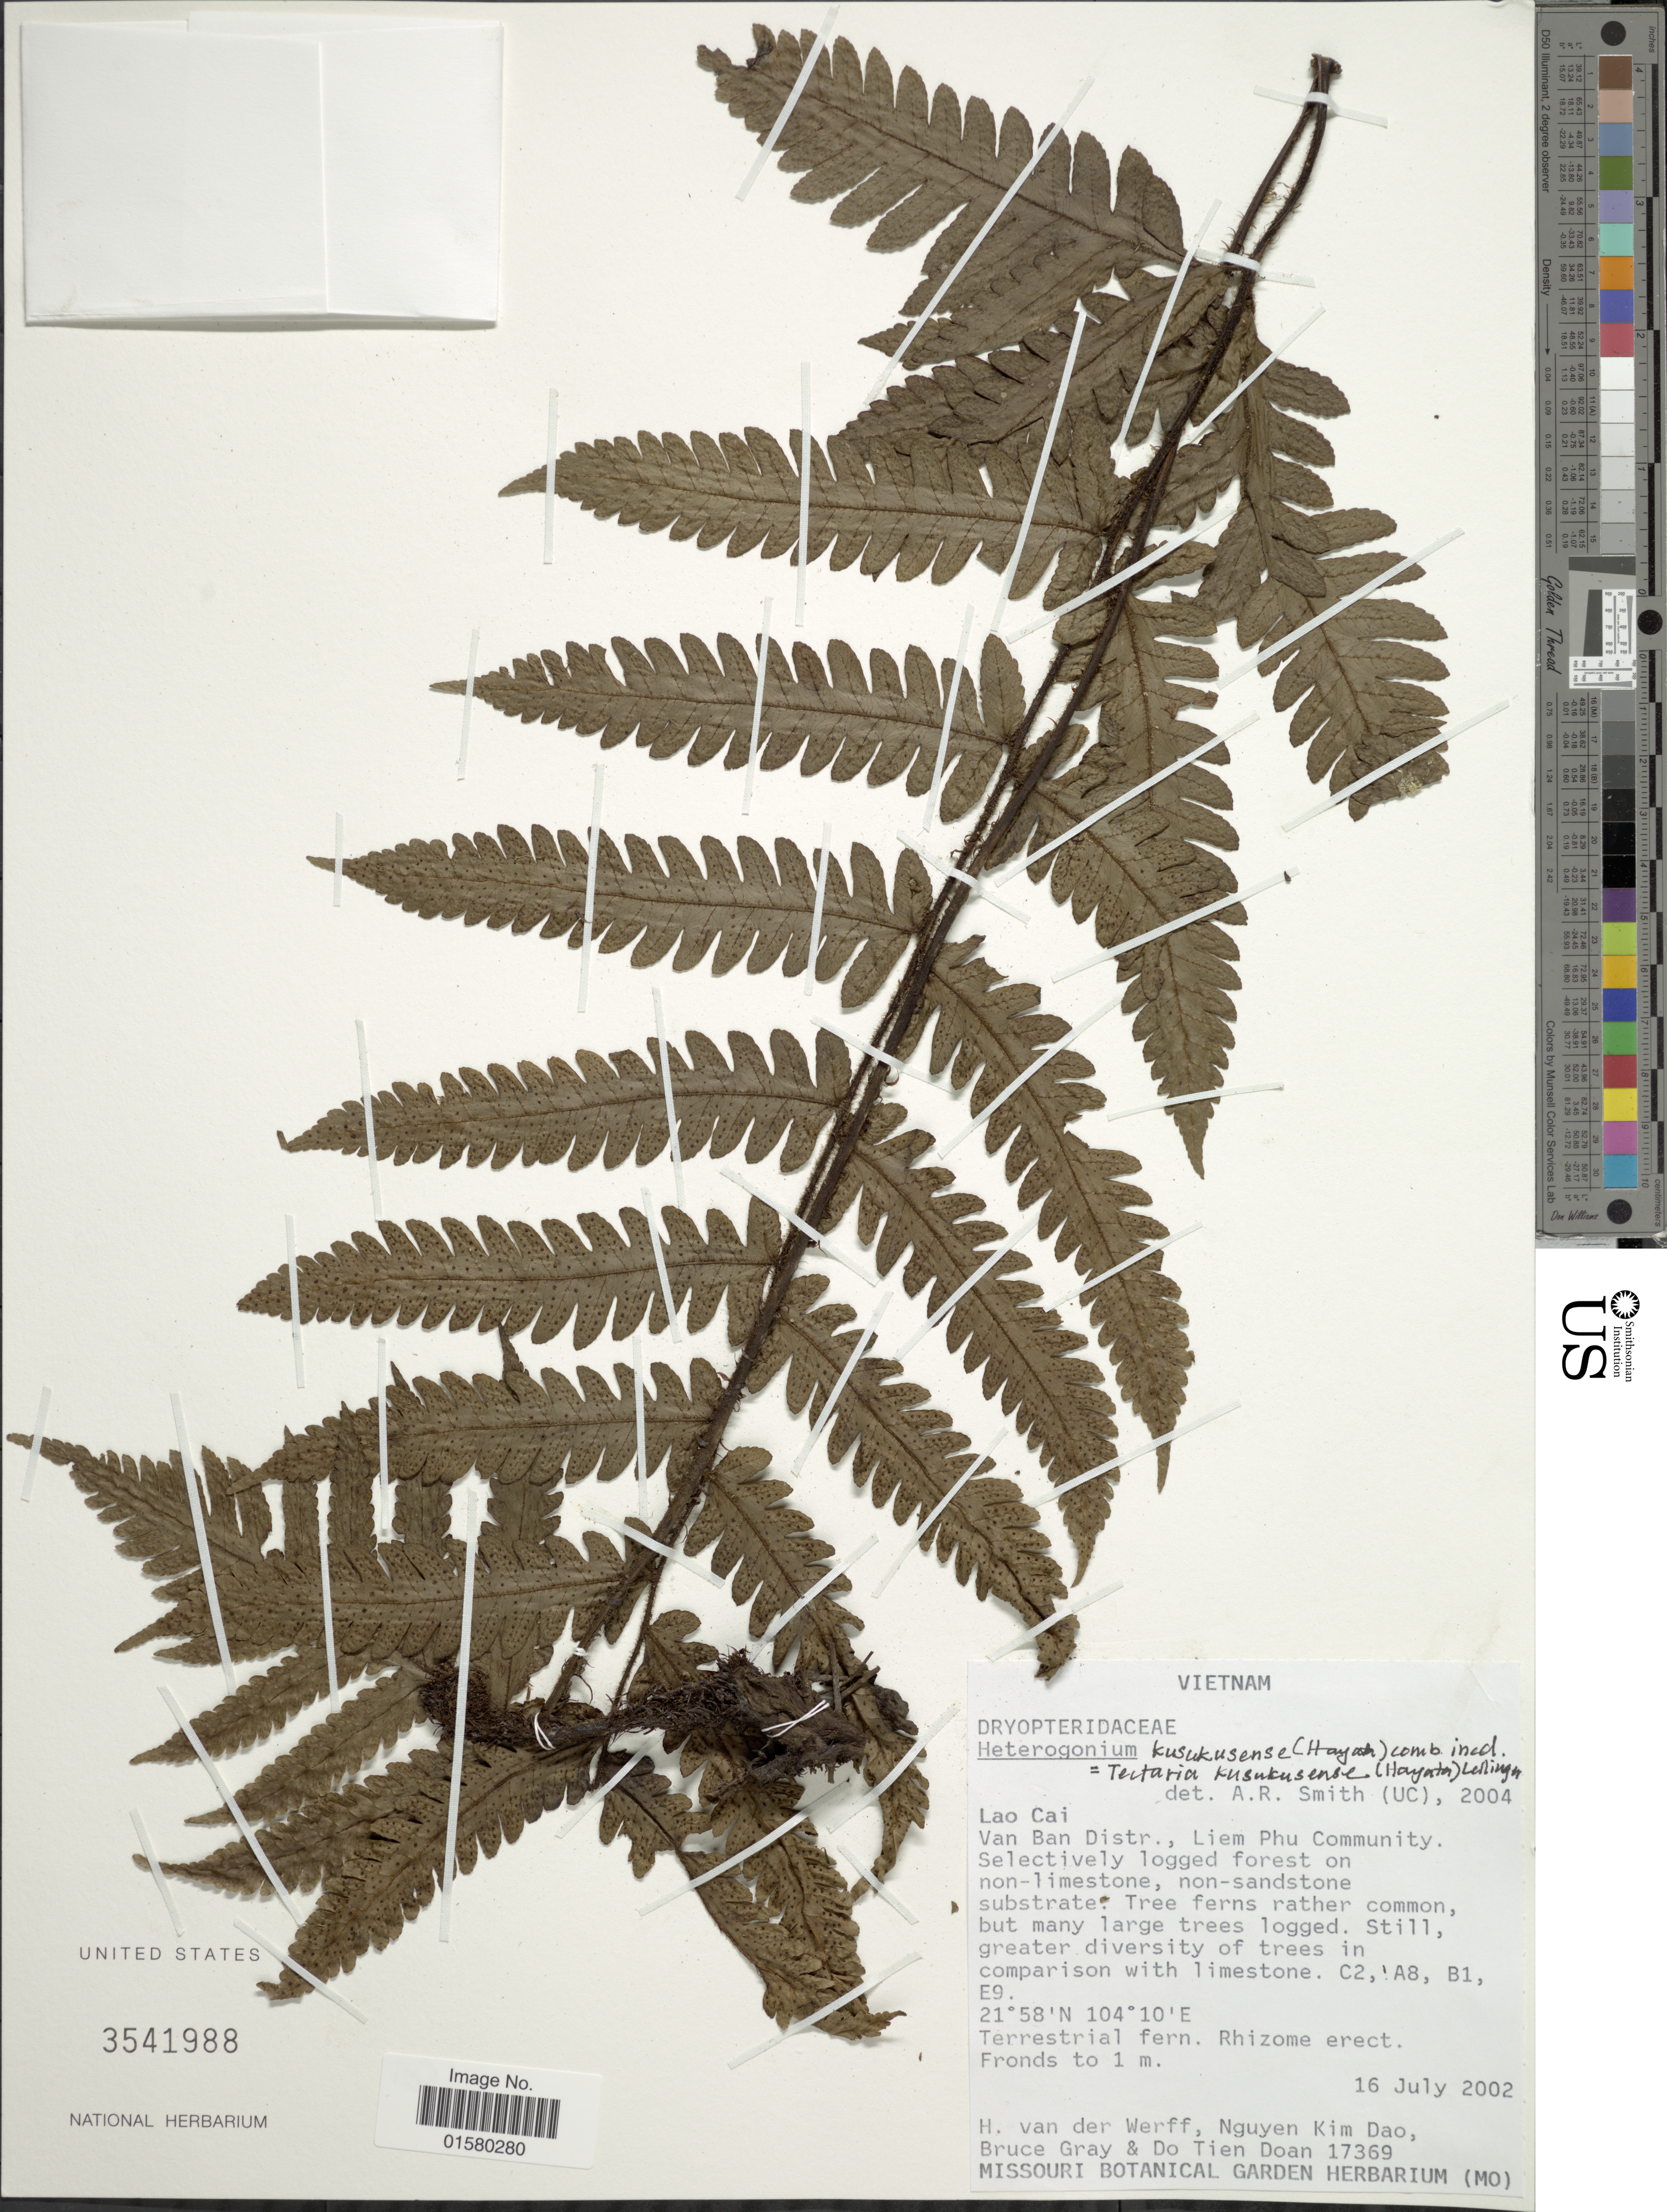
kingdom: Plantae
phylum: Tracheophyta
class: Polypodiopsida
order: Polypodiales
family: Tectariaceae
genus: Tectaria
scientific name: Tectaria kusukusensis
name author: (Hayata) Lellinger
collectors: H. van der Werff, N. Dao, B. Gray & D. Doan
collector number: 17369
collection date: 2002-07-16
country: Vietnam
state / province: Lao Cai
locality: Lao Cai, Van Ban Distr., Liem Phu Community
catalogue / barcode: US 3541988